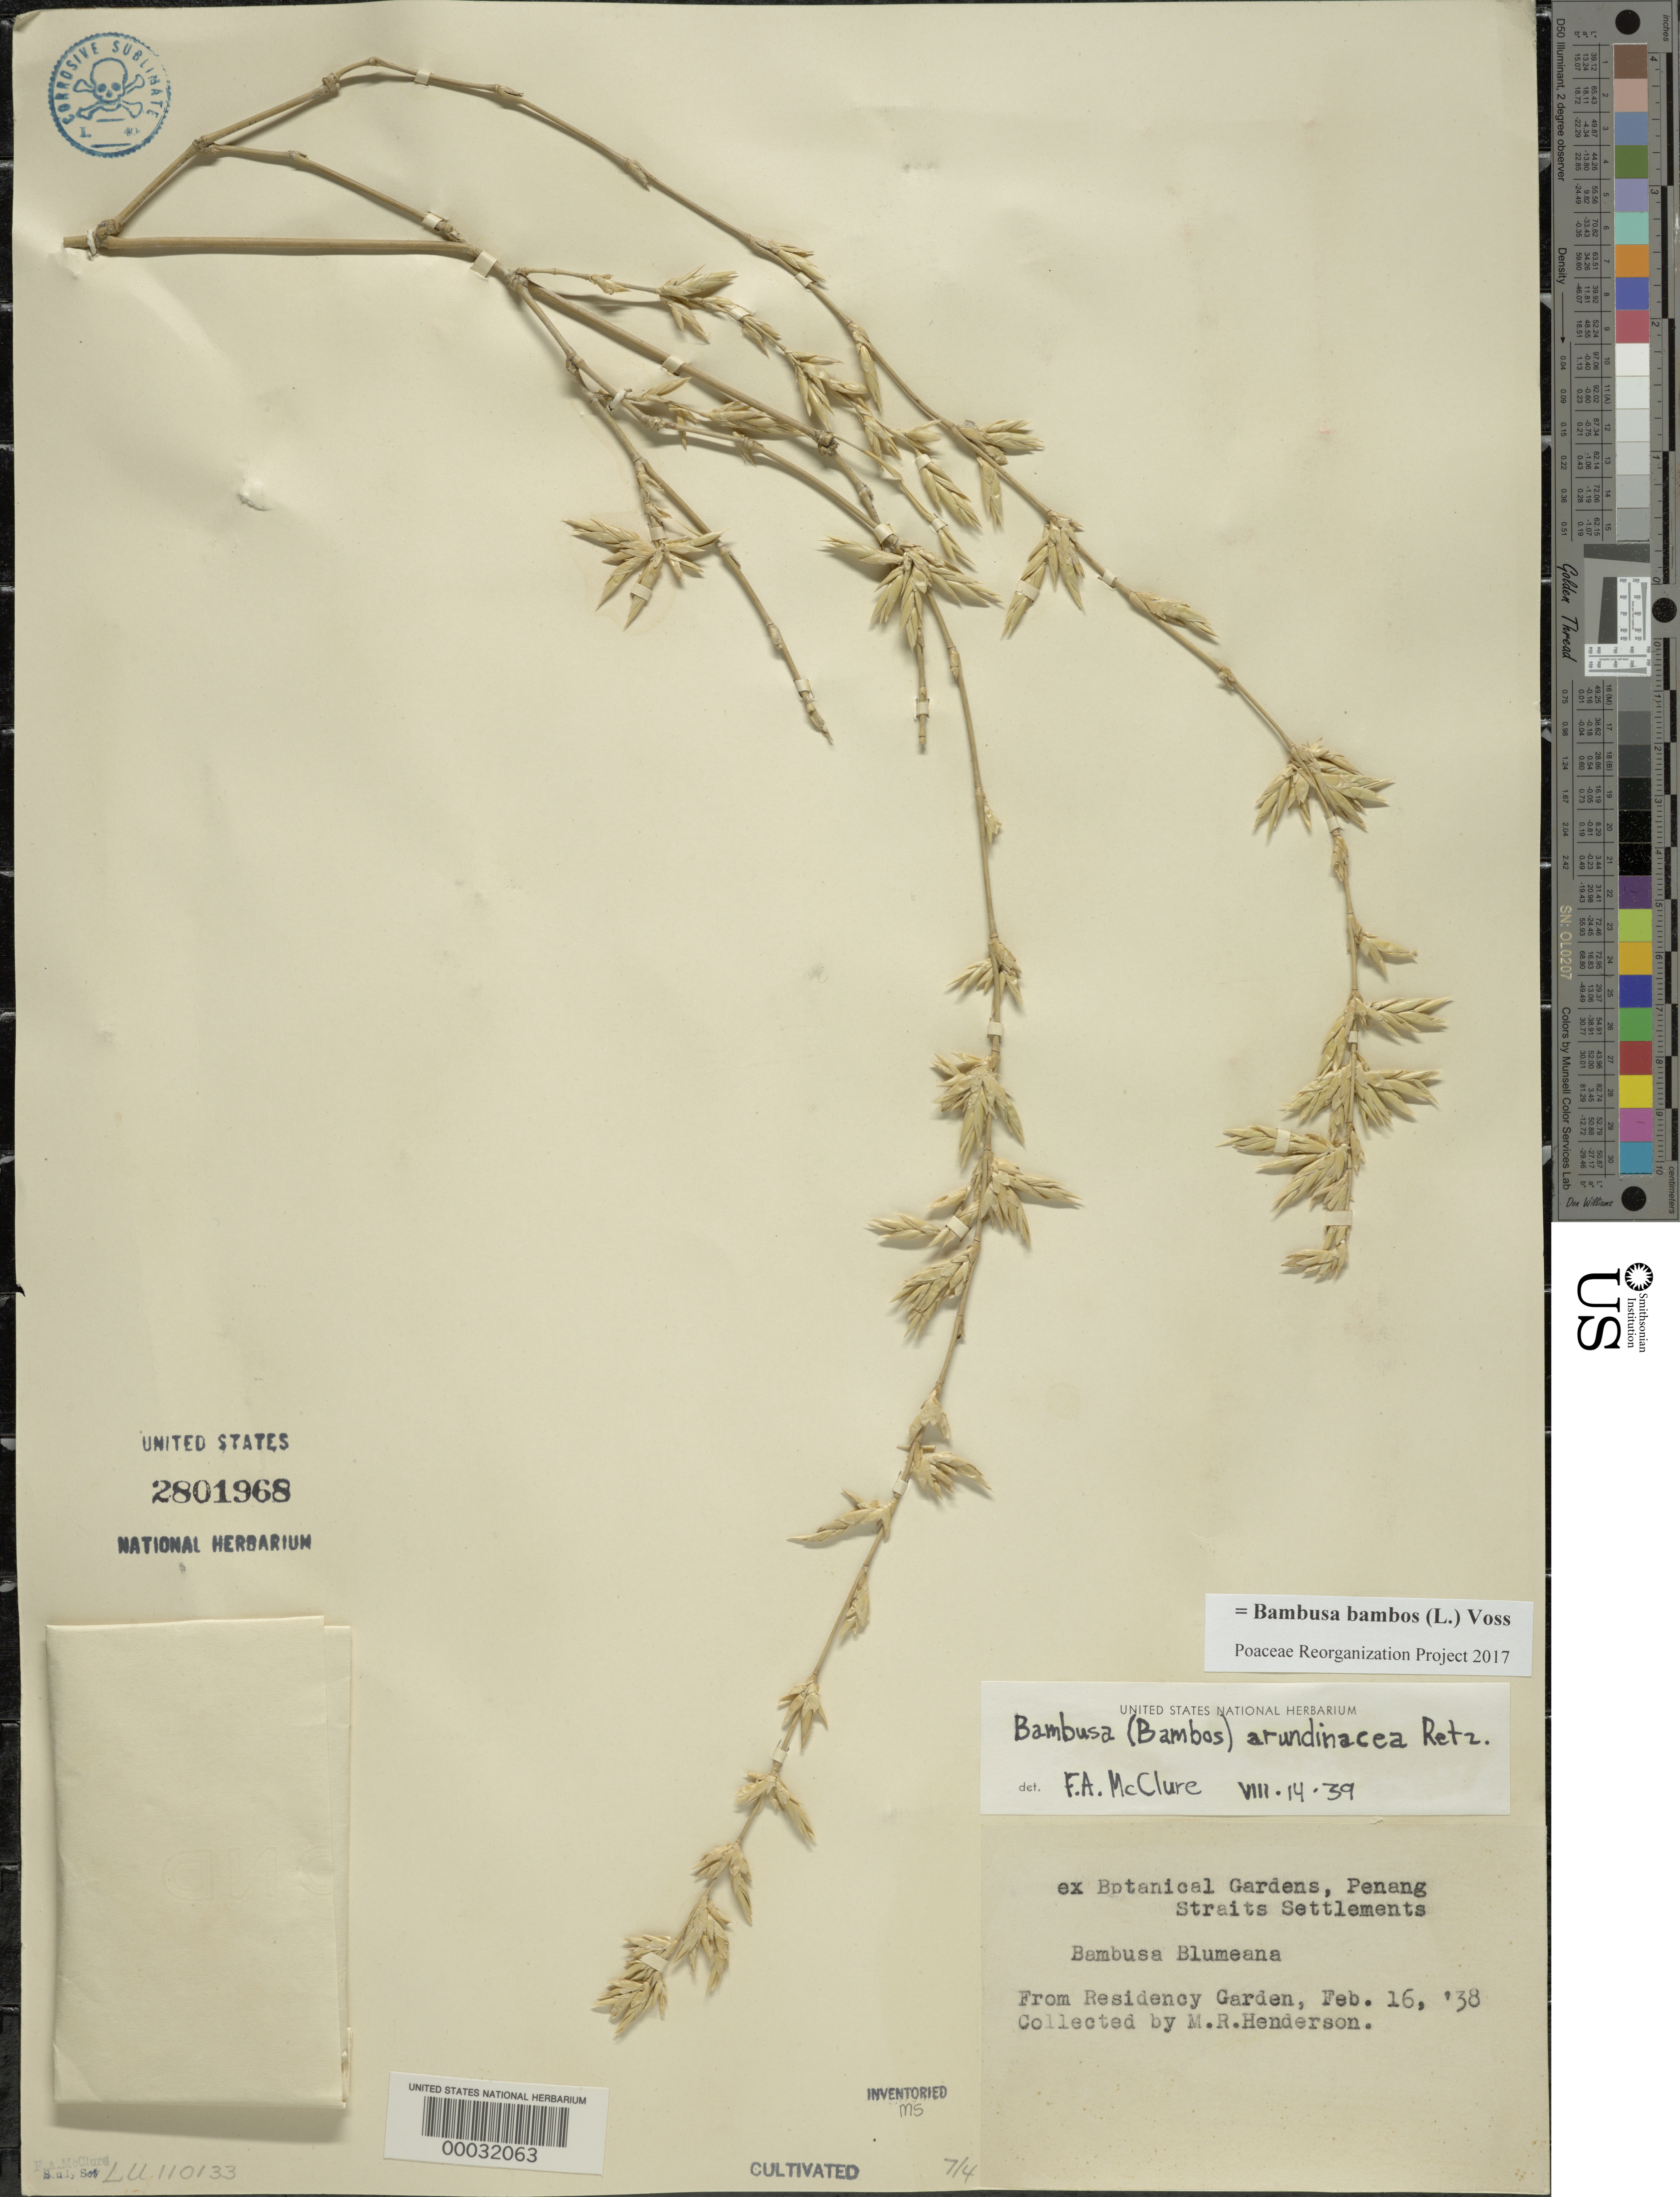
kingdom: Plantae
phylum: Tracheophyta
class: Liliopsida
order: Poales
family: Poaceae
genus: Bambusa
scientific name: Bambusa bambos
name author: (L.) Voss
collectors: M. Henderson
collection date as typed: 16 Feb 1938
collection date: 1938-02-16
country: China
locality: Penang, straits settlement, botanic garden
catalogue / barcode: US 2801968